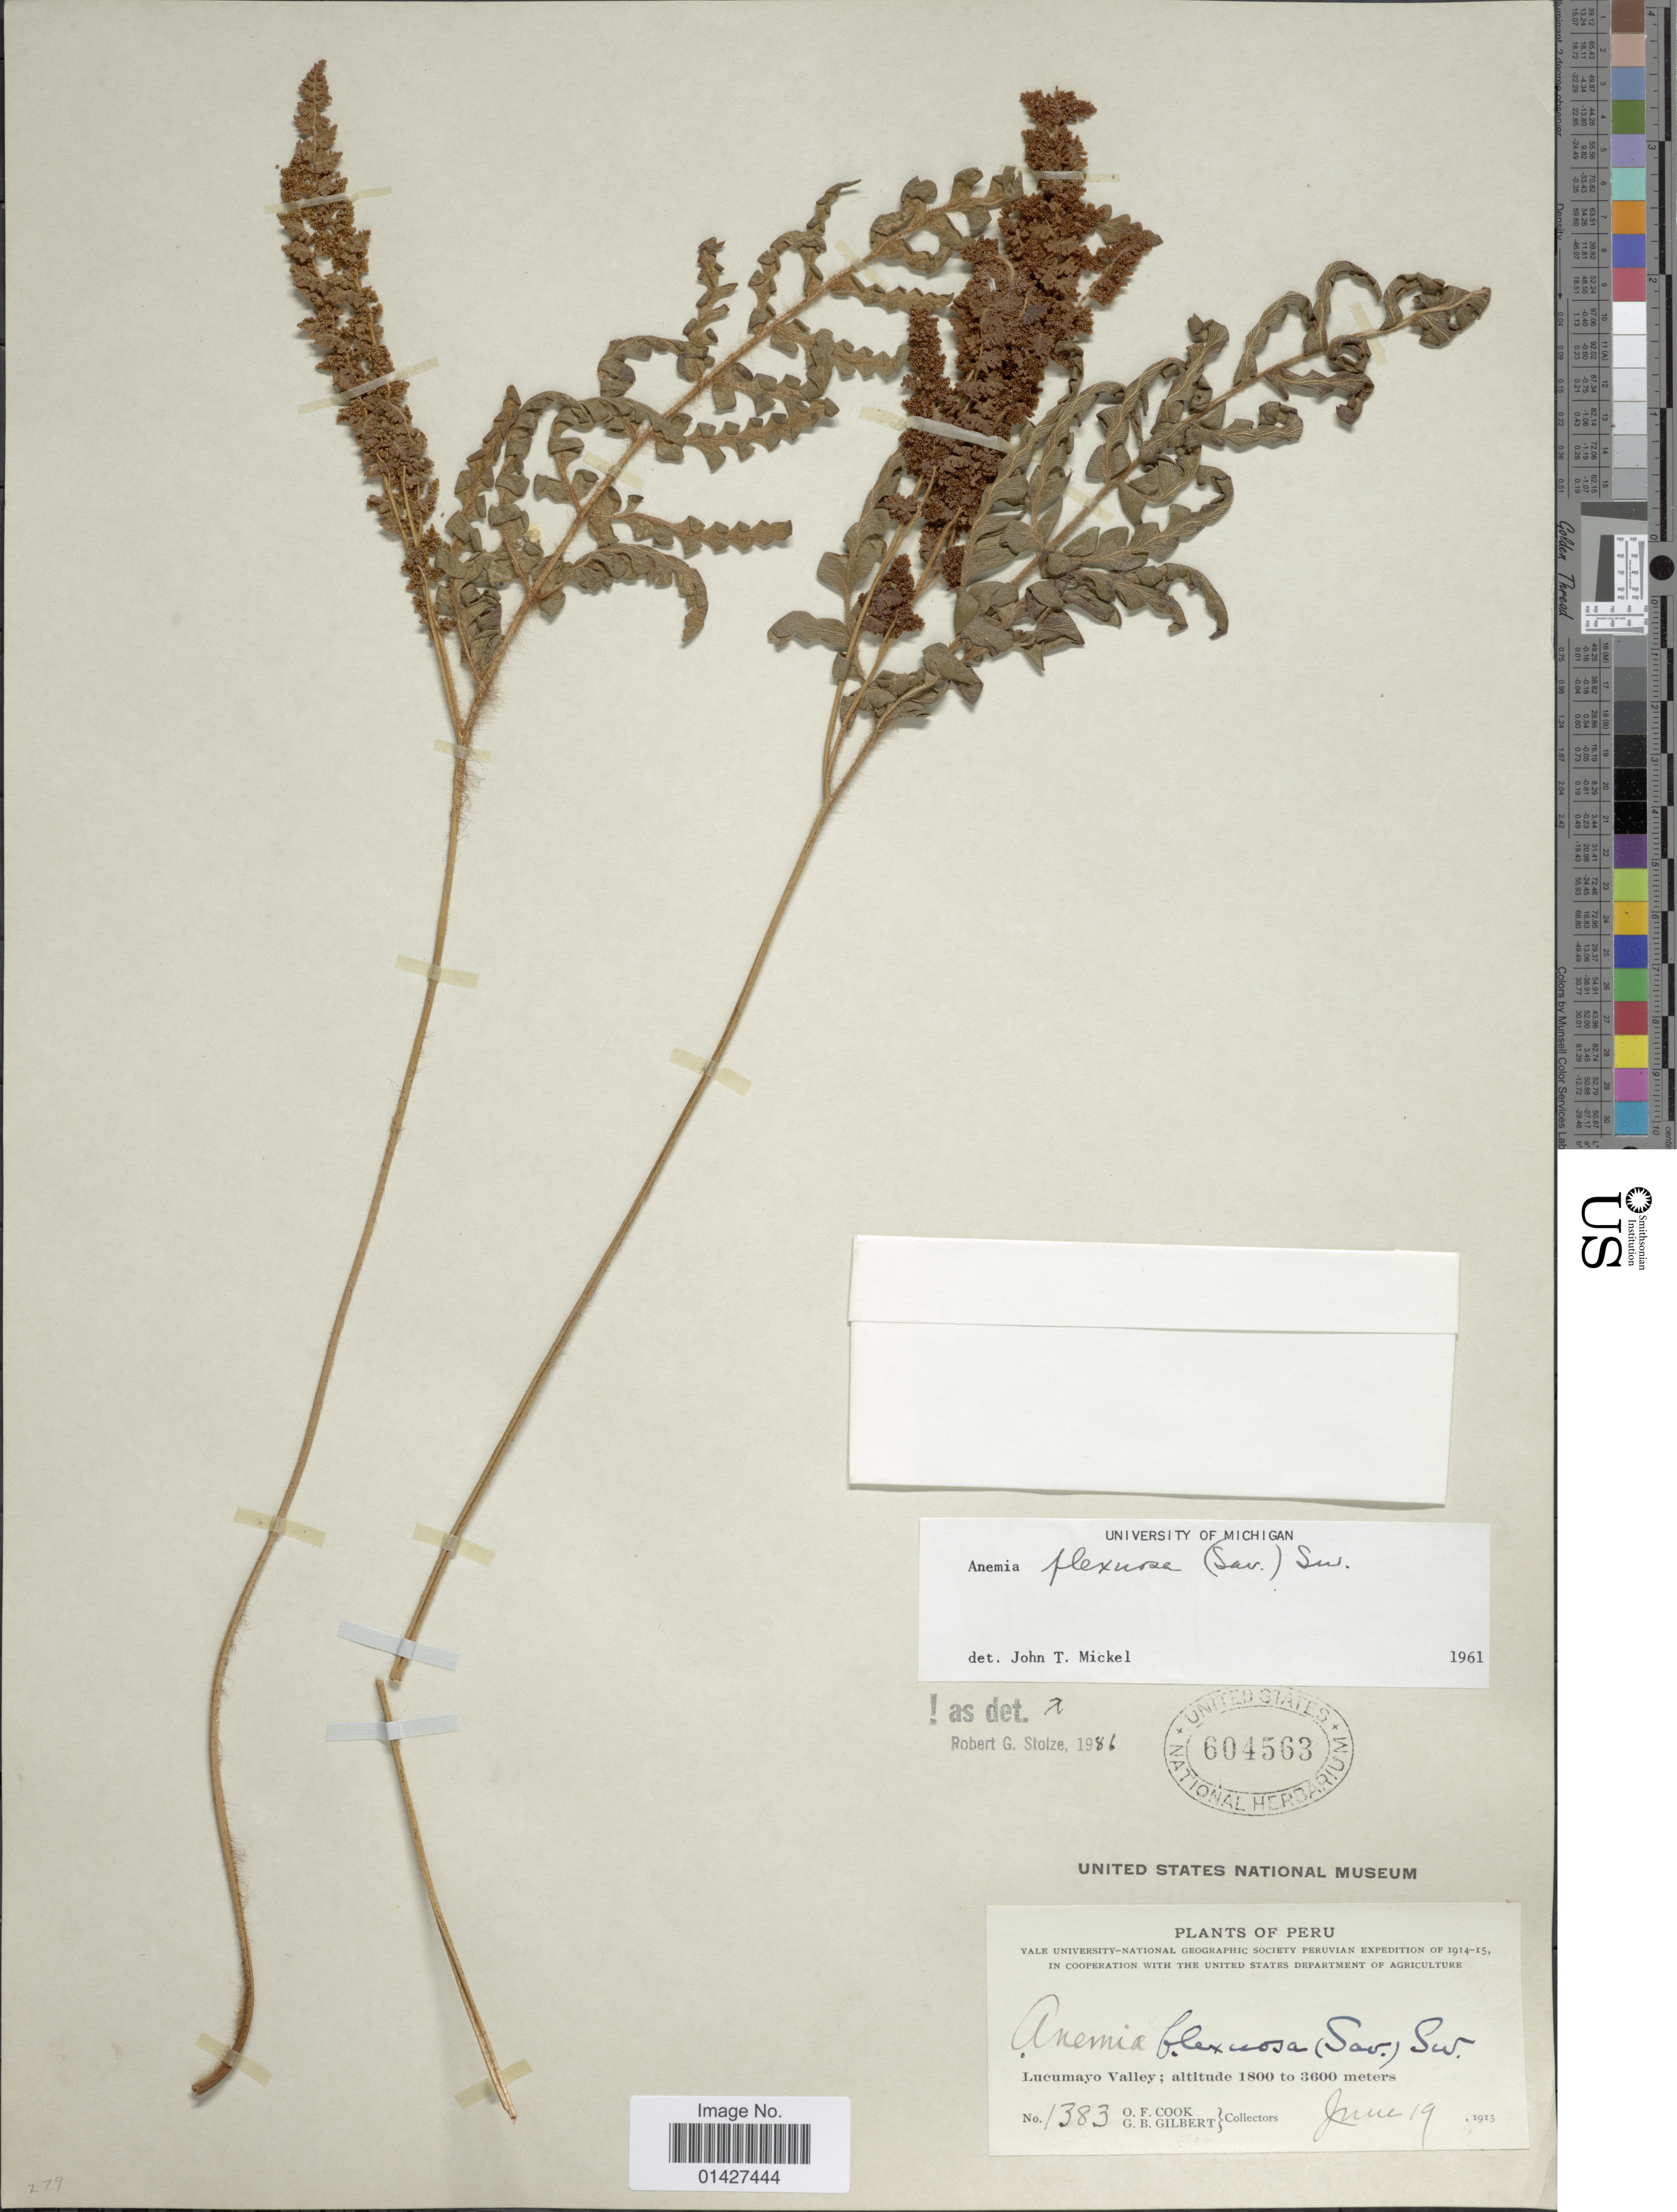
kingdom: Plantae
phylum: Tracheophyta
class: Polypodiopsida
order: Schizaeales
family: Anemiaceae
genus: Anemia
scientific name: Anemia flexuosa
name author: (Savigny) Sw.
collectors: O. F. Cook & G. B. Gilbert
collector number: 1383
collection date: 1915-06-19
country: Peru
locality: Lucumayo Valley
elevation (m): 1800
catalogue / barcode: US 604563